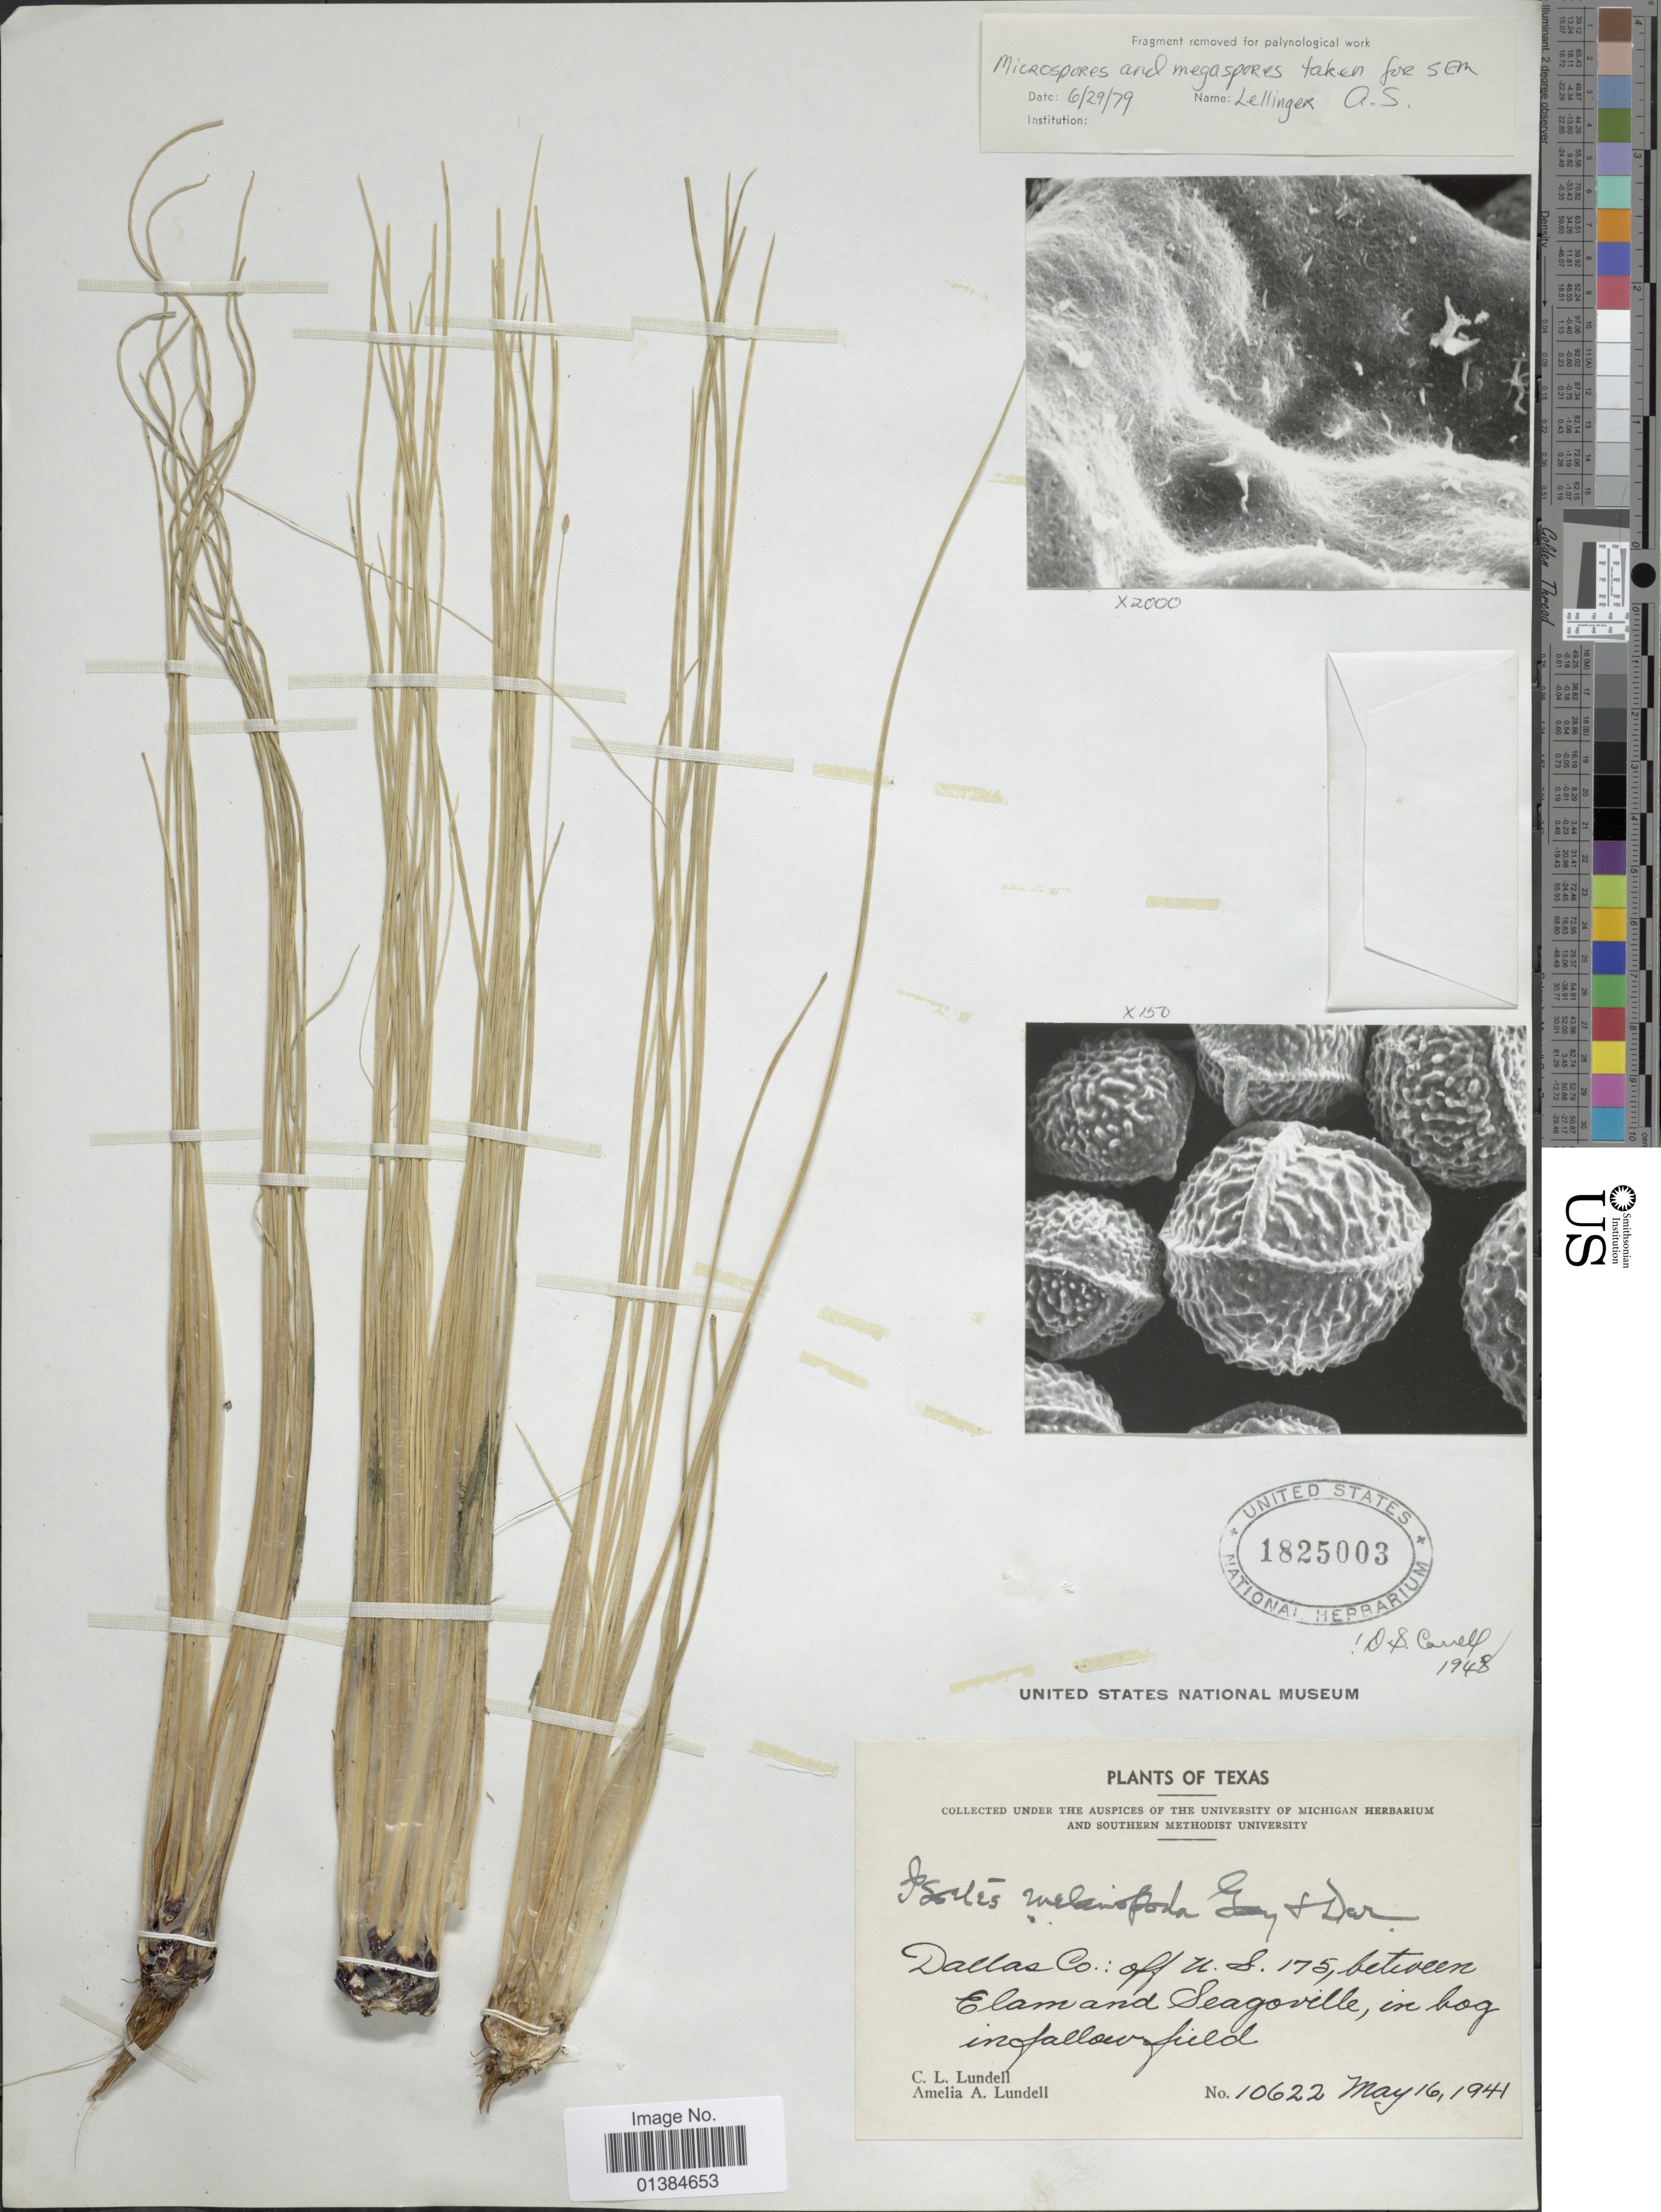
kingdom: Plantae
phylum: Tracheophyta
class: Lycopodiopsida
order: Isoetales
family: Isoetaceae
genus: Isoetes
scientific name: Isoetes melanopoda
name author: J. Gay & Durieu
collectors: C. L. Lundell & A. A. Lundell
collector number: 10622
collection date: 1941-05-16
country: United States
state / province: Texas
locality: Dallas Co.: off U.S. 175, between Elamand Seagoville, in bog infallow field.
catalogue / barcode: US 1825003